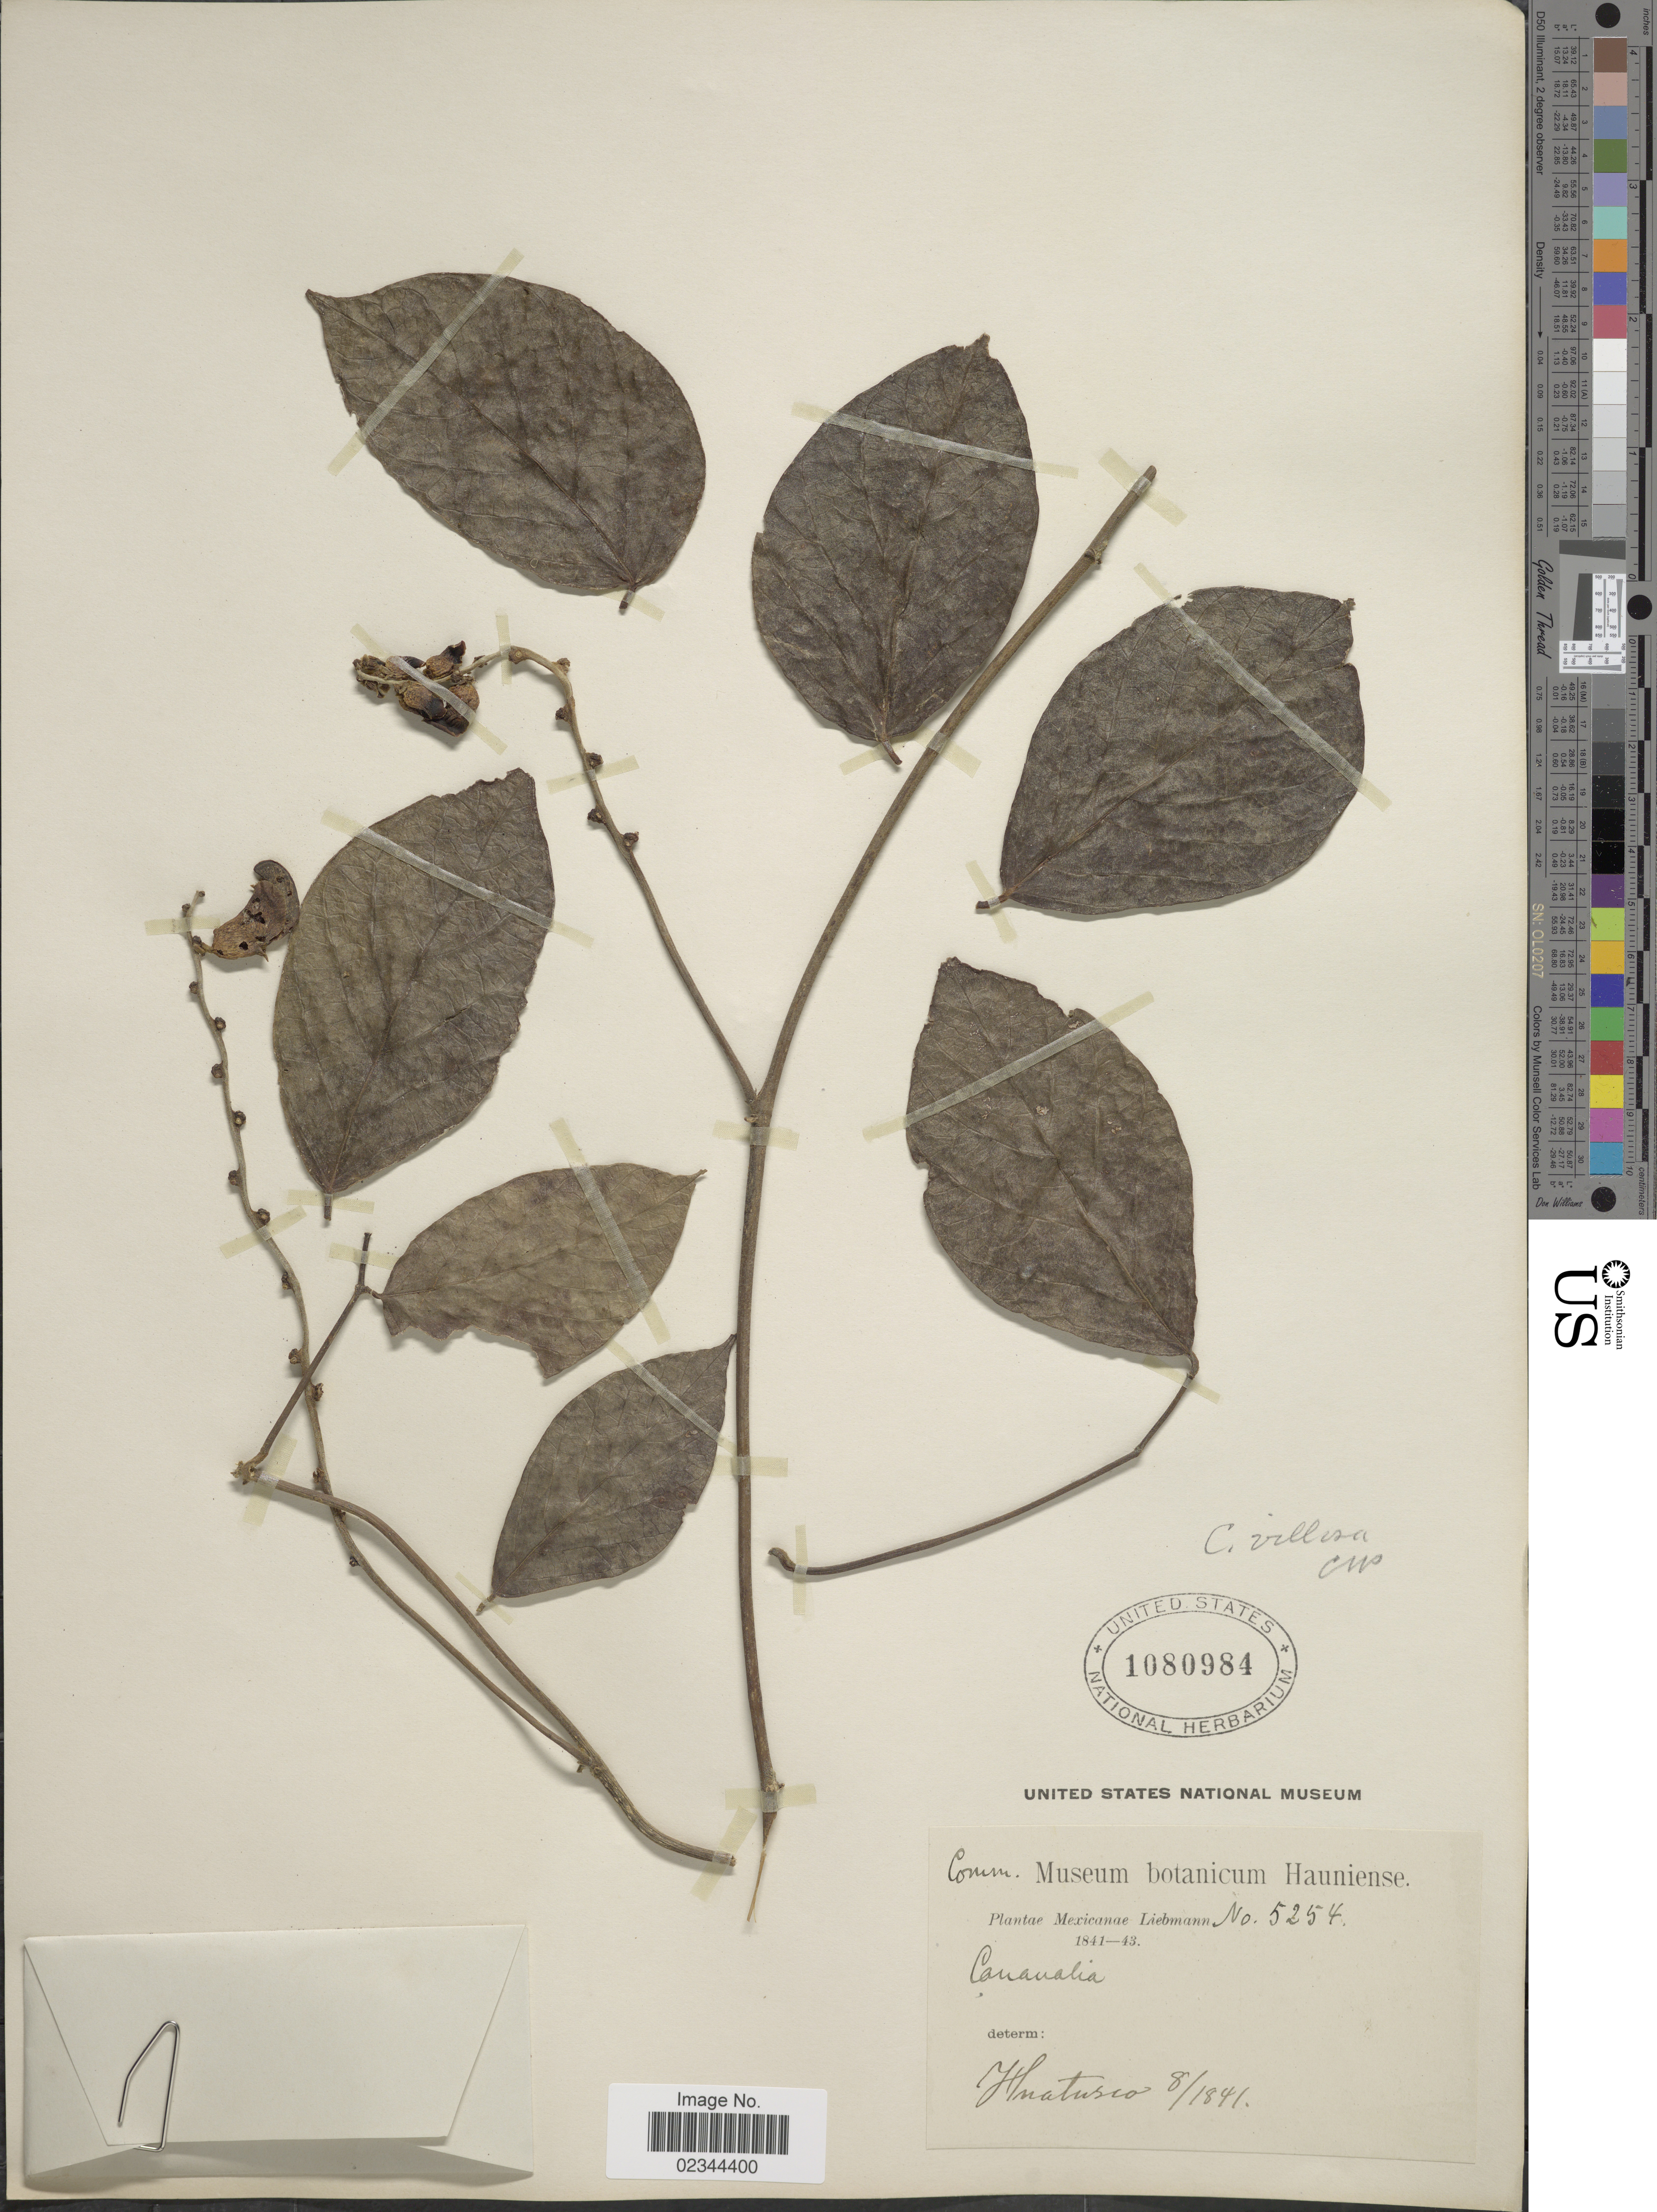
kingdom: Plantae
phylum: Tracheophyta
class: Magnoliopsida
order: Fabales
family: Fabaceae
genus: Canavalia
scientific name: Canavalia villosa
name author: Benth.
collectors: Liebmann, --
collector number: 5254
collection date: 1841/1843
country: Mexico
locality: Mexicanae.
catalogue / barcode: US 1080984